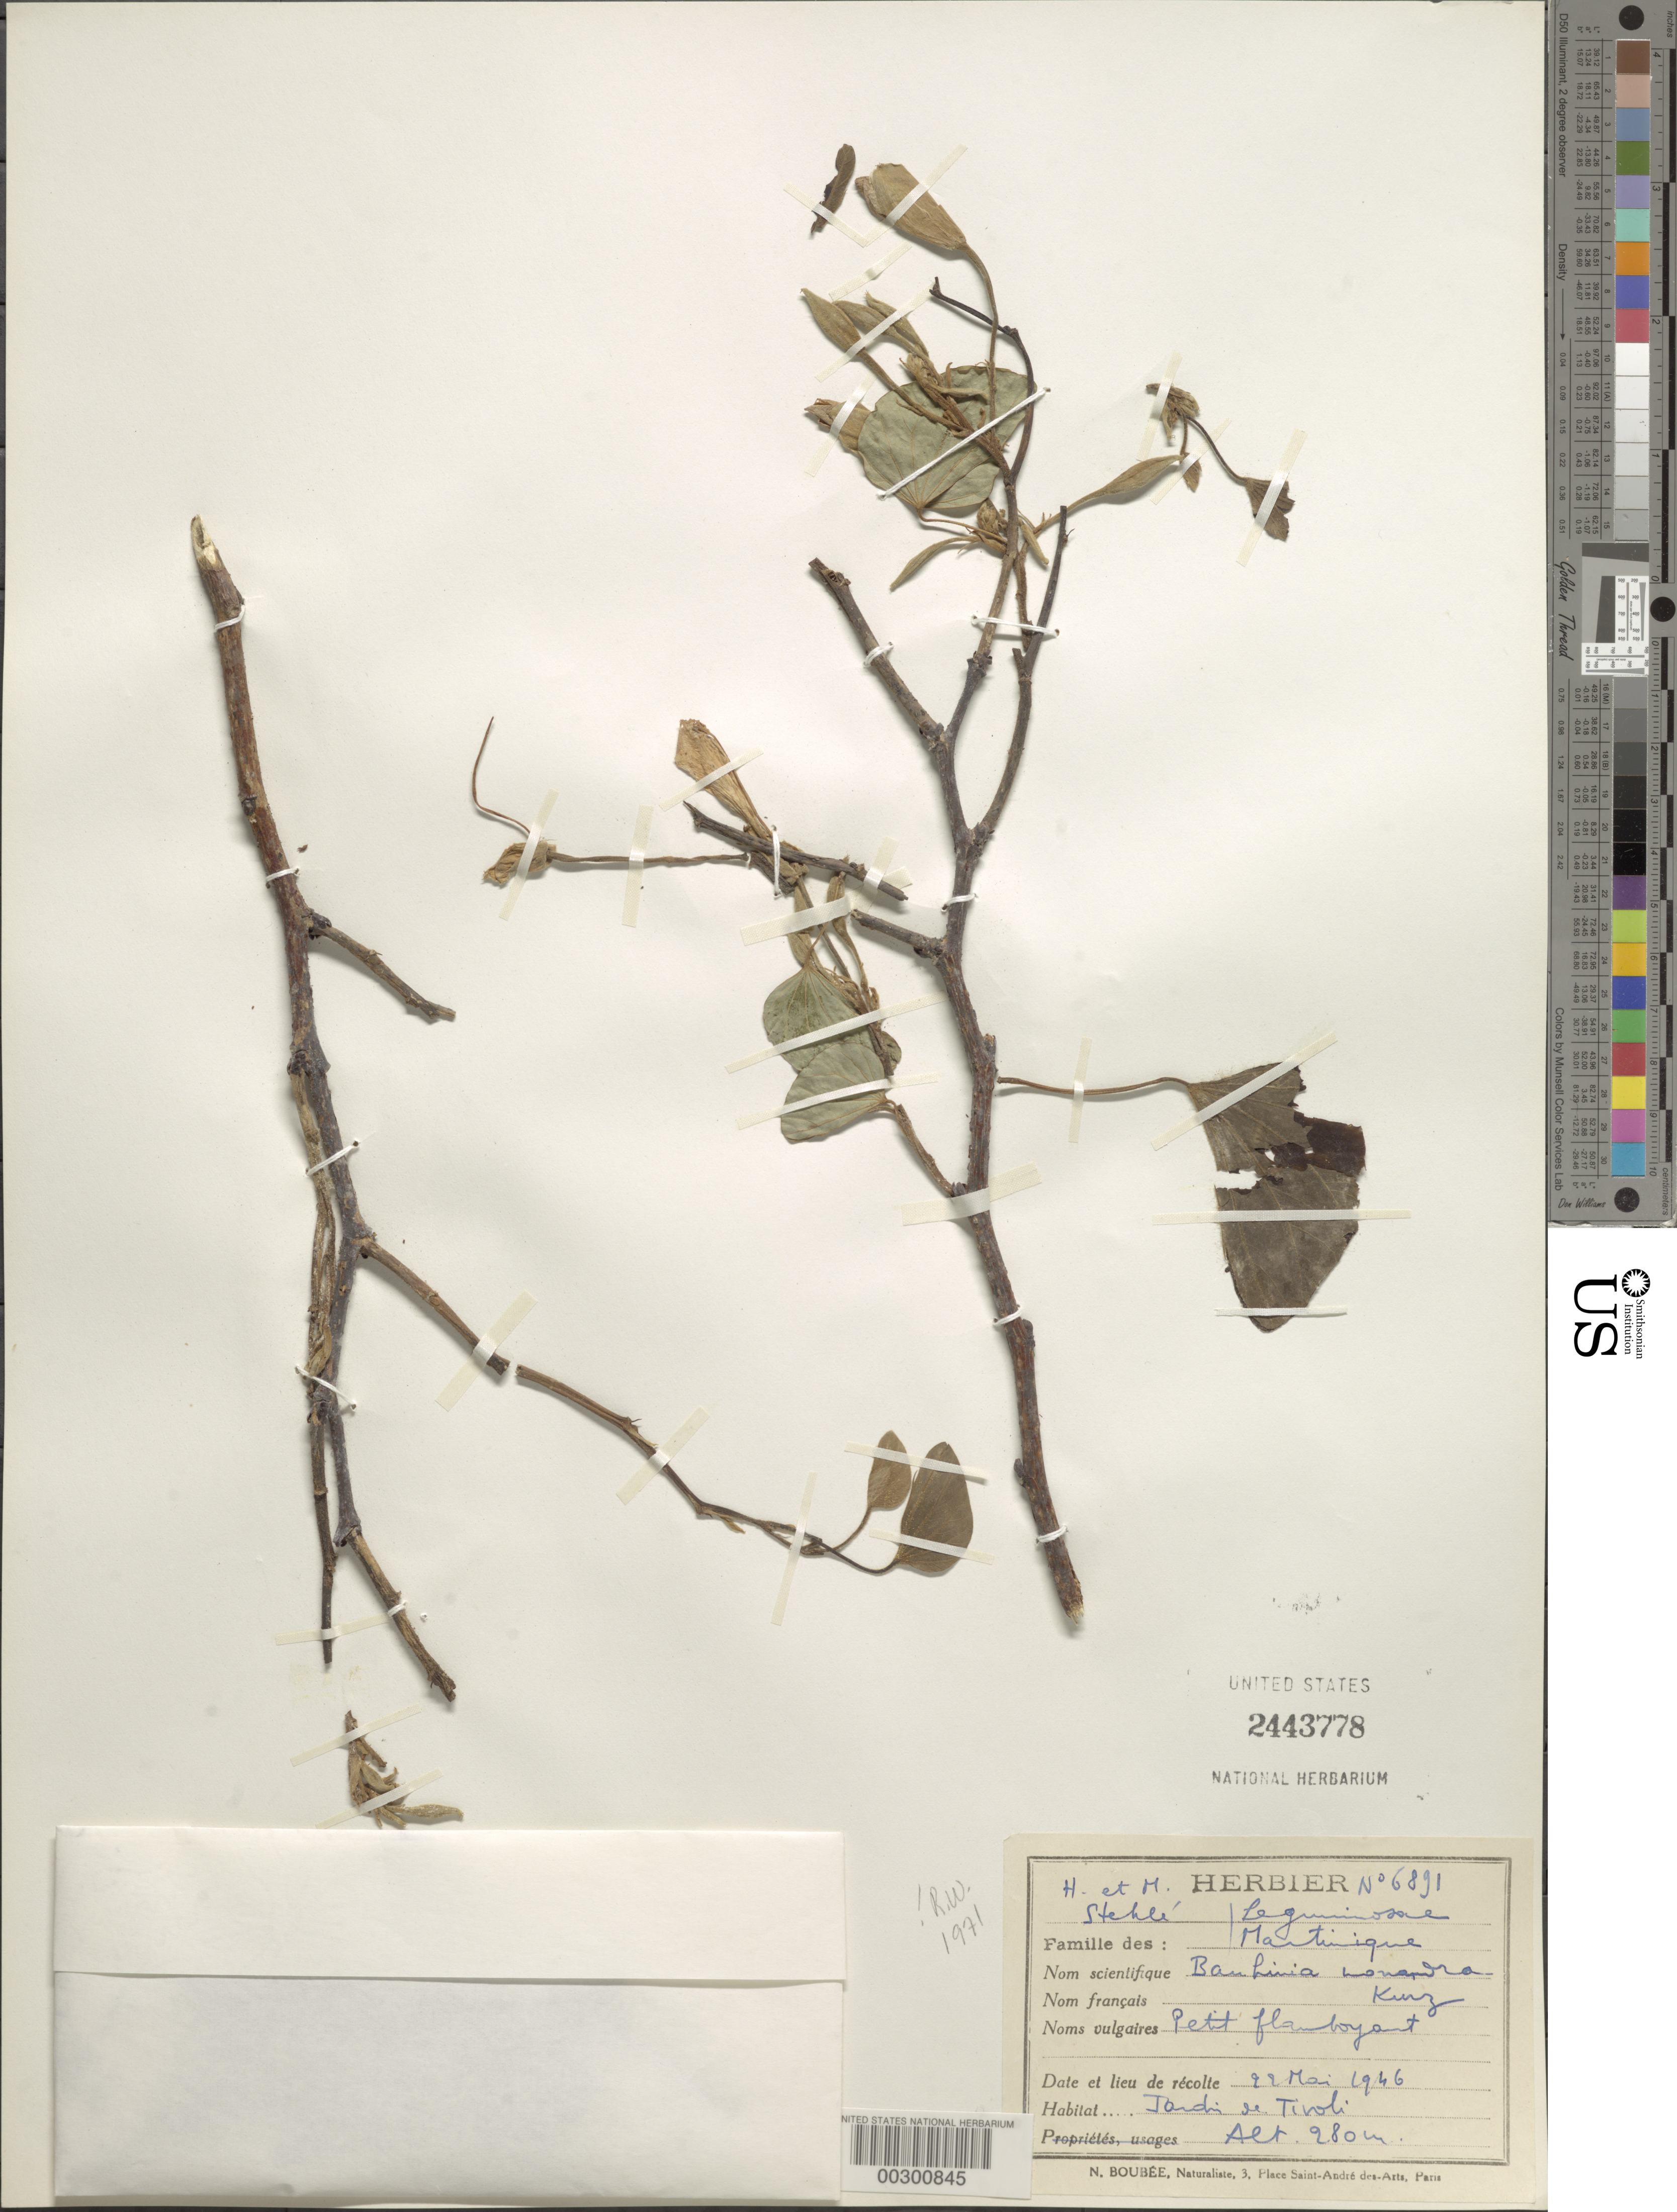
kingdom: Plantae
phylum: Tracheophyta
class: Magnoliopsida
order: Fabales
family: Fabaceae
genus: Bauhinia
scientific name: Bauhinia monandra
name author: Kurz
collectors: H. Stehlé & M. Stehlé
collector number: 6891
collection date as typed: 22 May 1946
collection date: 1946-05-22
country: Martinique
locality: Jardin de tivoli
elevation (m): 280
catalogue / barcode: US 2443778